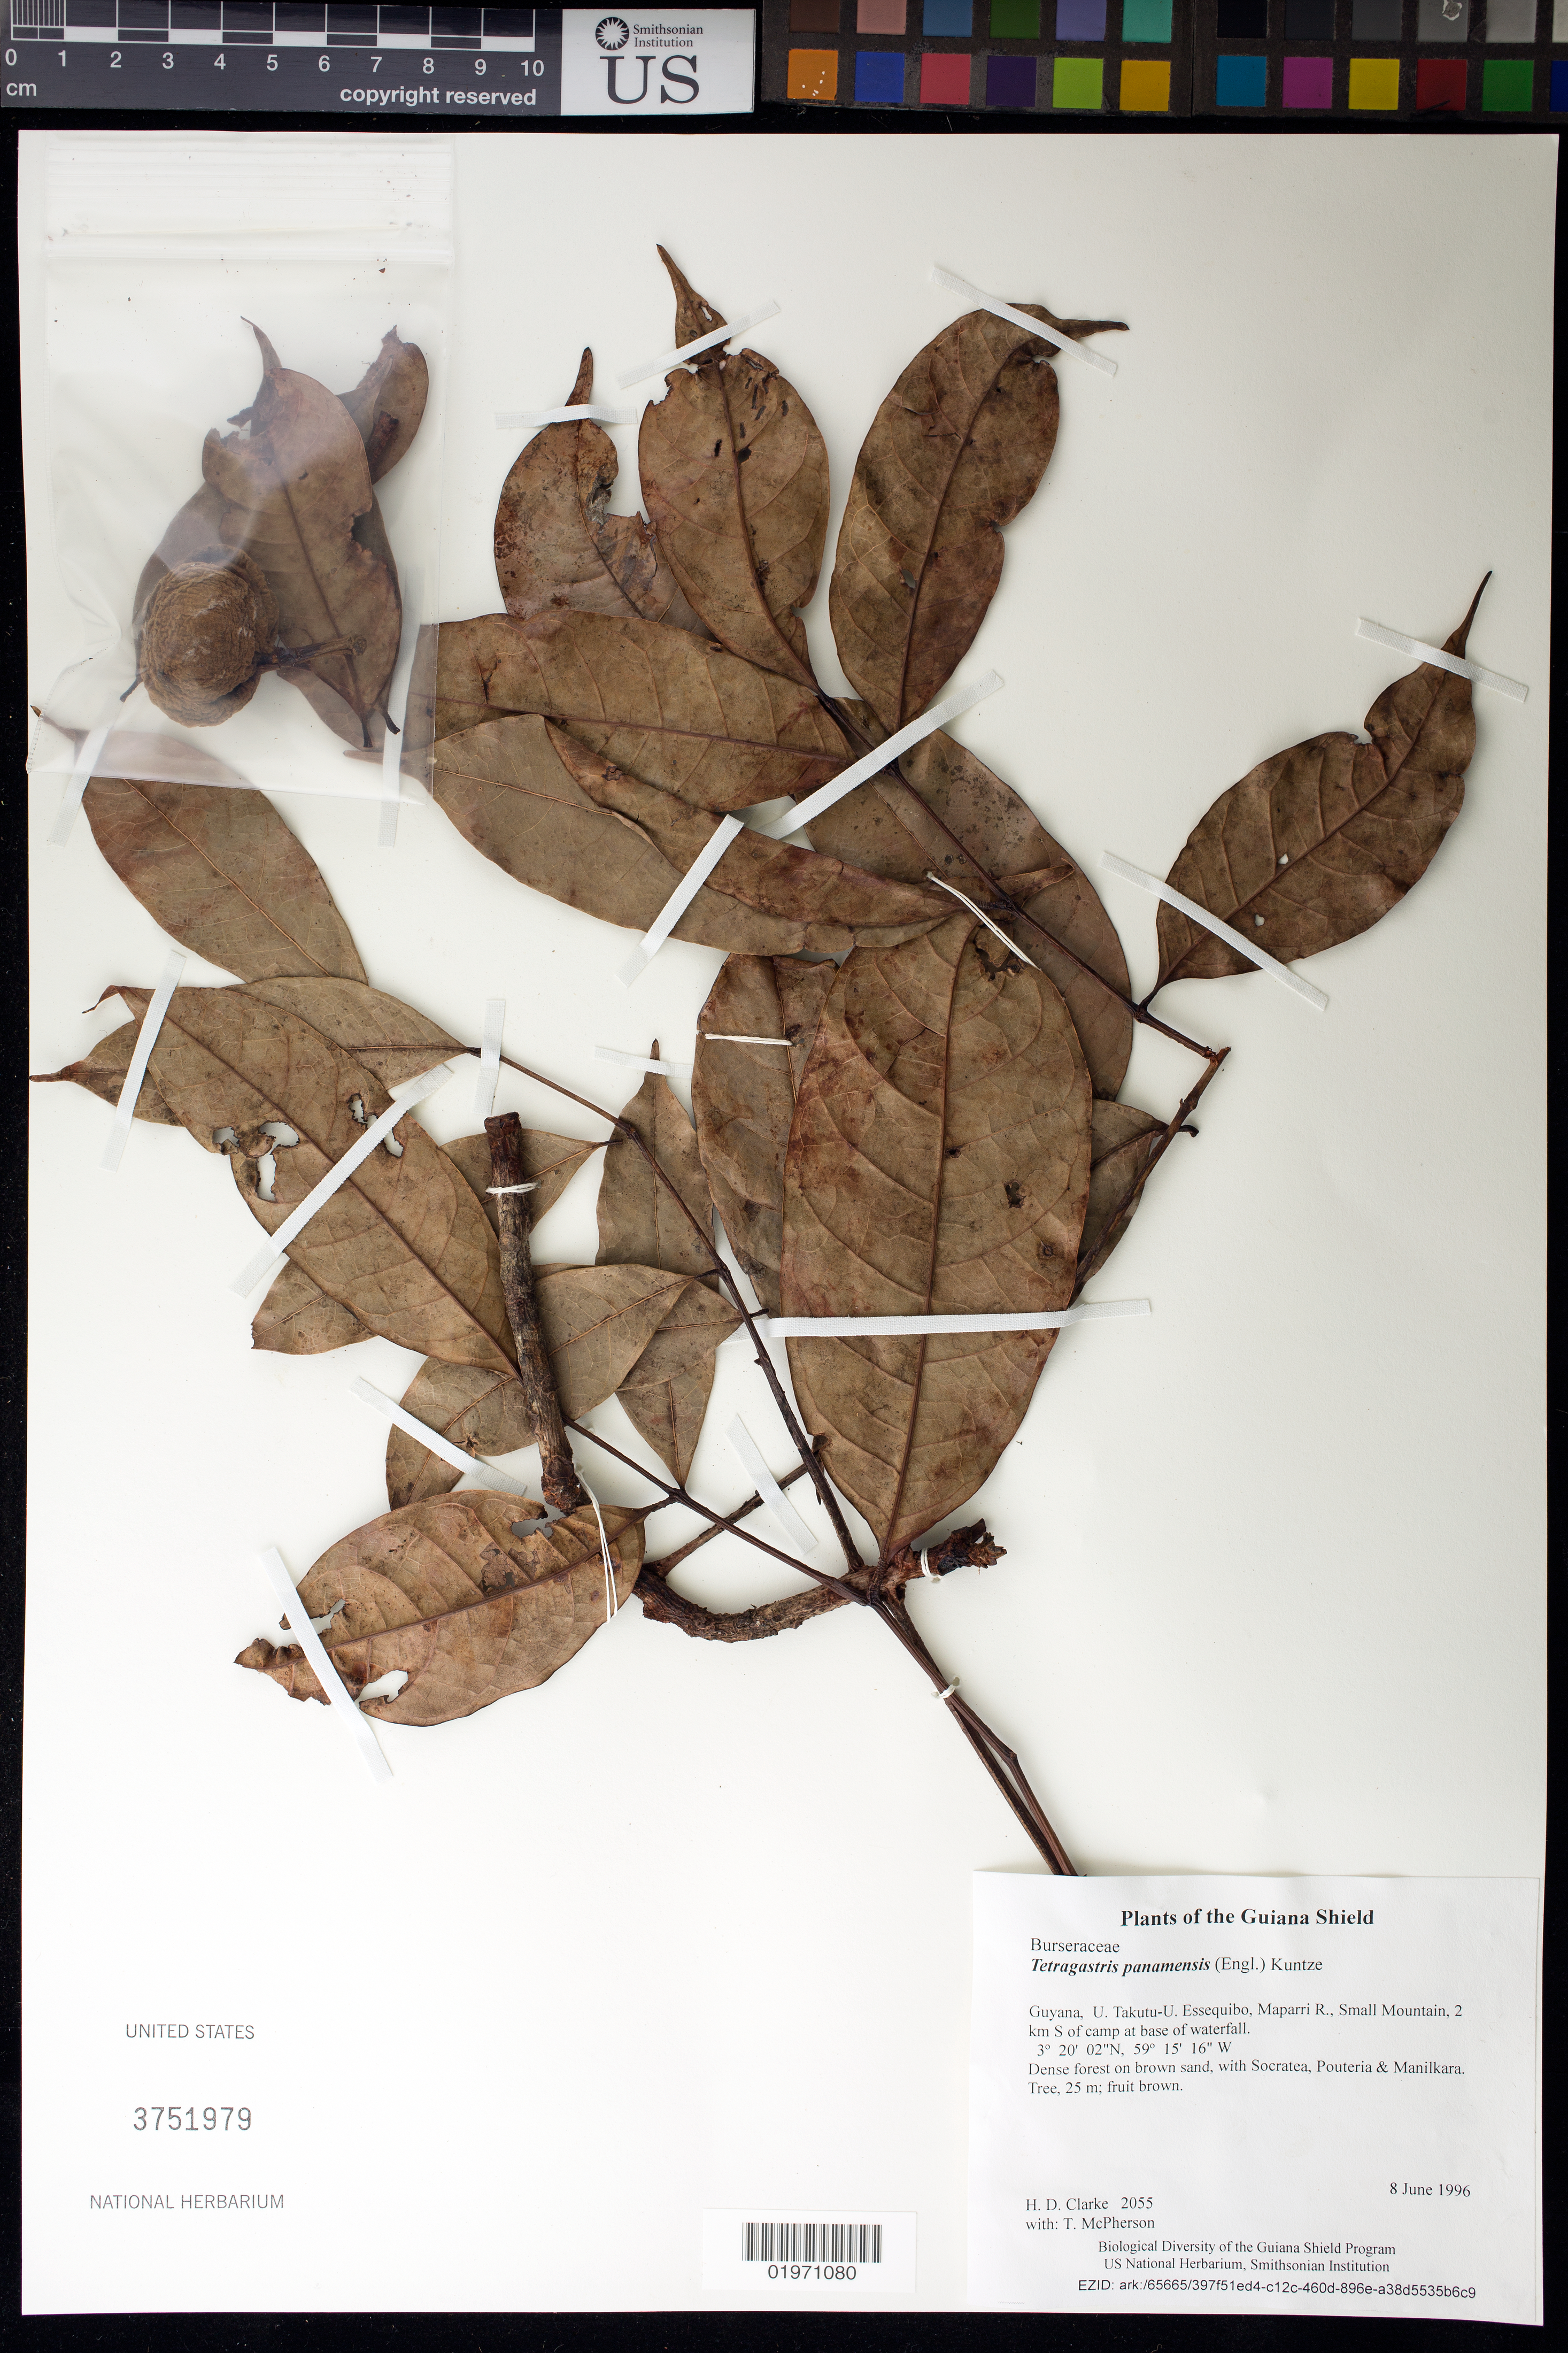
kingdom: Plantae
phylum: Tracheophyta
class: Magnoliopsida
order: Sapindales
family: Burseraceae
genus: Protium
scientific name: Protium stevensonii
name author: (Standl.) Daly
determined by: Daly, Douglas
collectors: H. D. Clarke & T. McPherson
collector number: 2055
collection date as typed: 8 June 1996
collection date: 1996-06-08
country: Guyana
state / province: U. Takutu-U. Essequibo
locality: Maparri R., Small Mountain, 2 km S of camp at base of waterfall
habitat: Dense forest on brown sand, with Socratea, Pouteria & Manilkara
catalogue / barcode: US 3751979